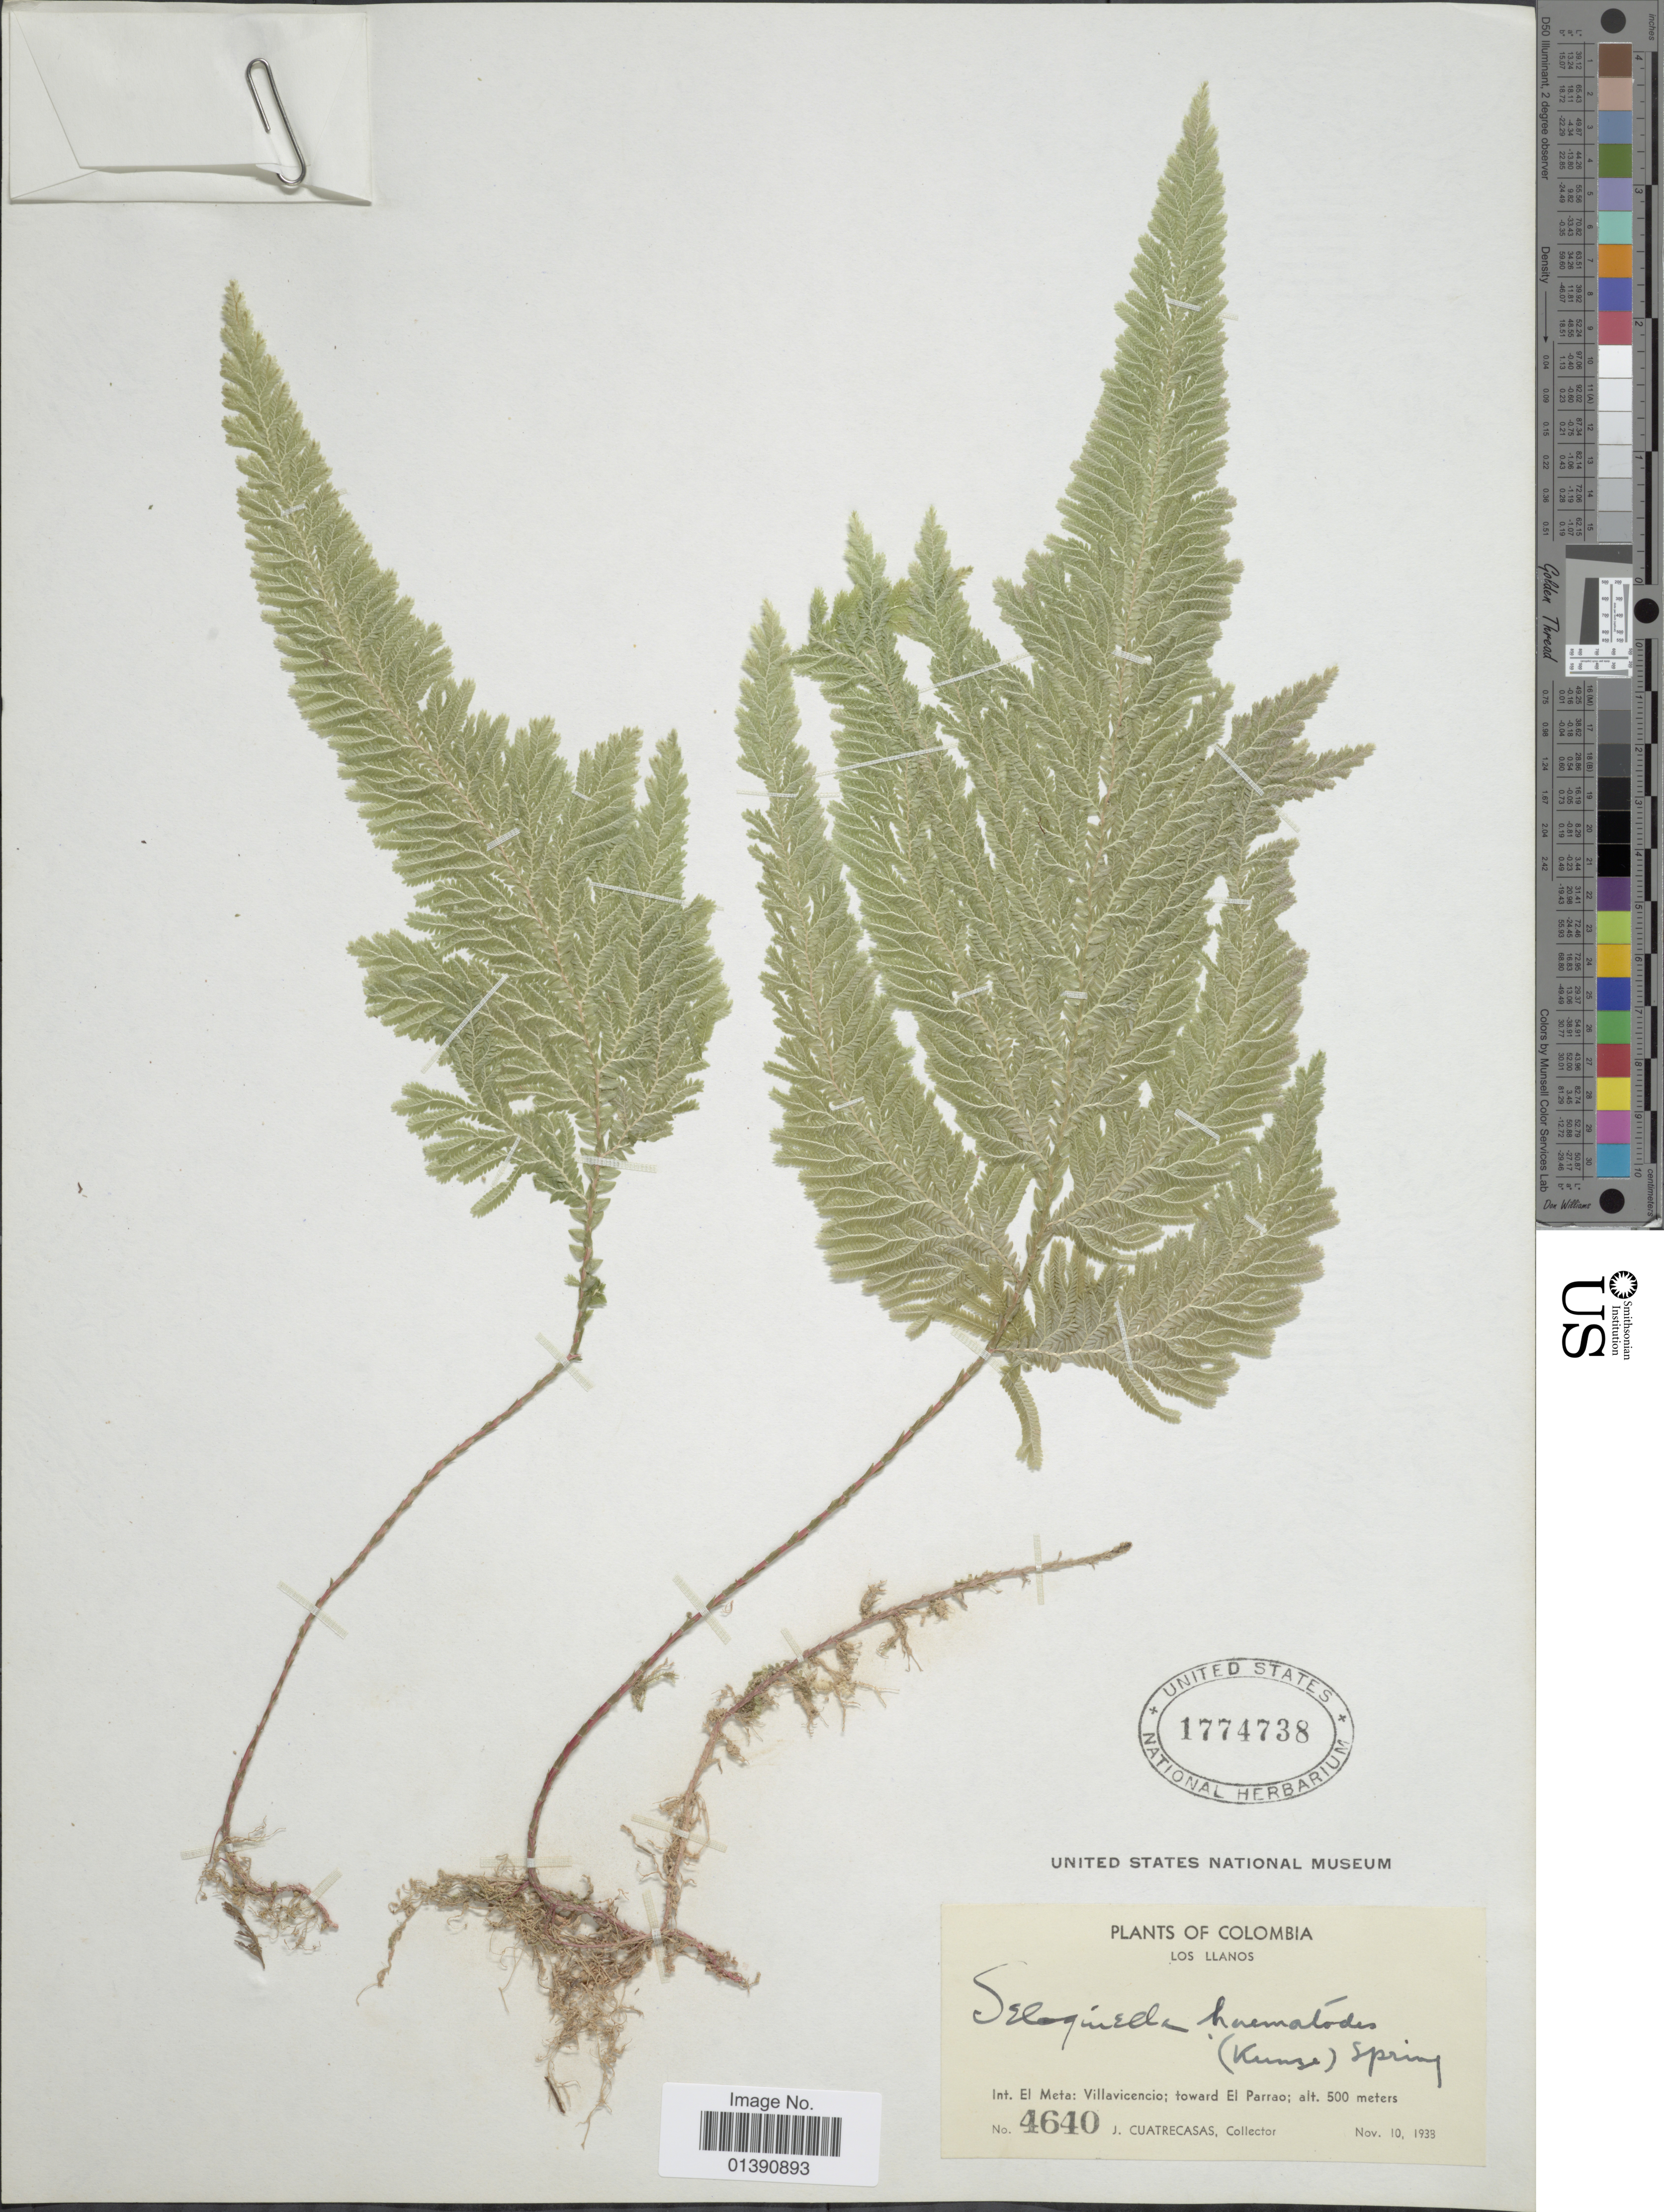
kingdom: Plantae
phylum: Tracheophyta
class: Lycopodiopsida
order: Selaginellales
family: Selaginellaceae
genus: Selaginella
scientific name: Selaginella haematodes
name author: (Kunze) Spring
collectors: J. Cuatrecasas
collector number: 4640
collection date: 1938-11-10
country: Colombia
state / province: Meta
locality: Los Llanos, Int. El Meta: Villavicencio; toward El Parrao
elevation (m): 500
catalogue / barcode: US 1774738